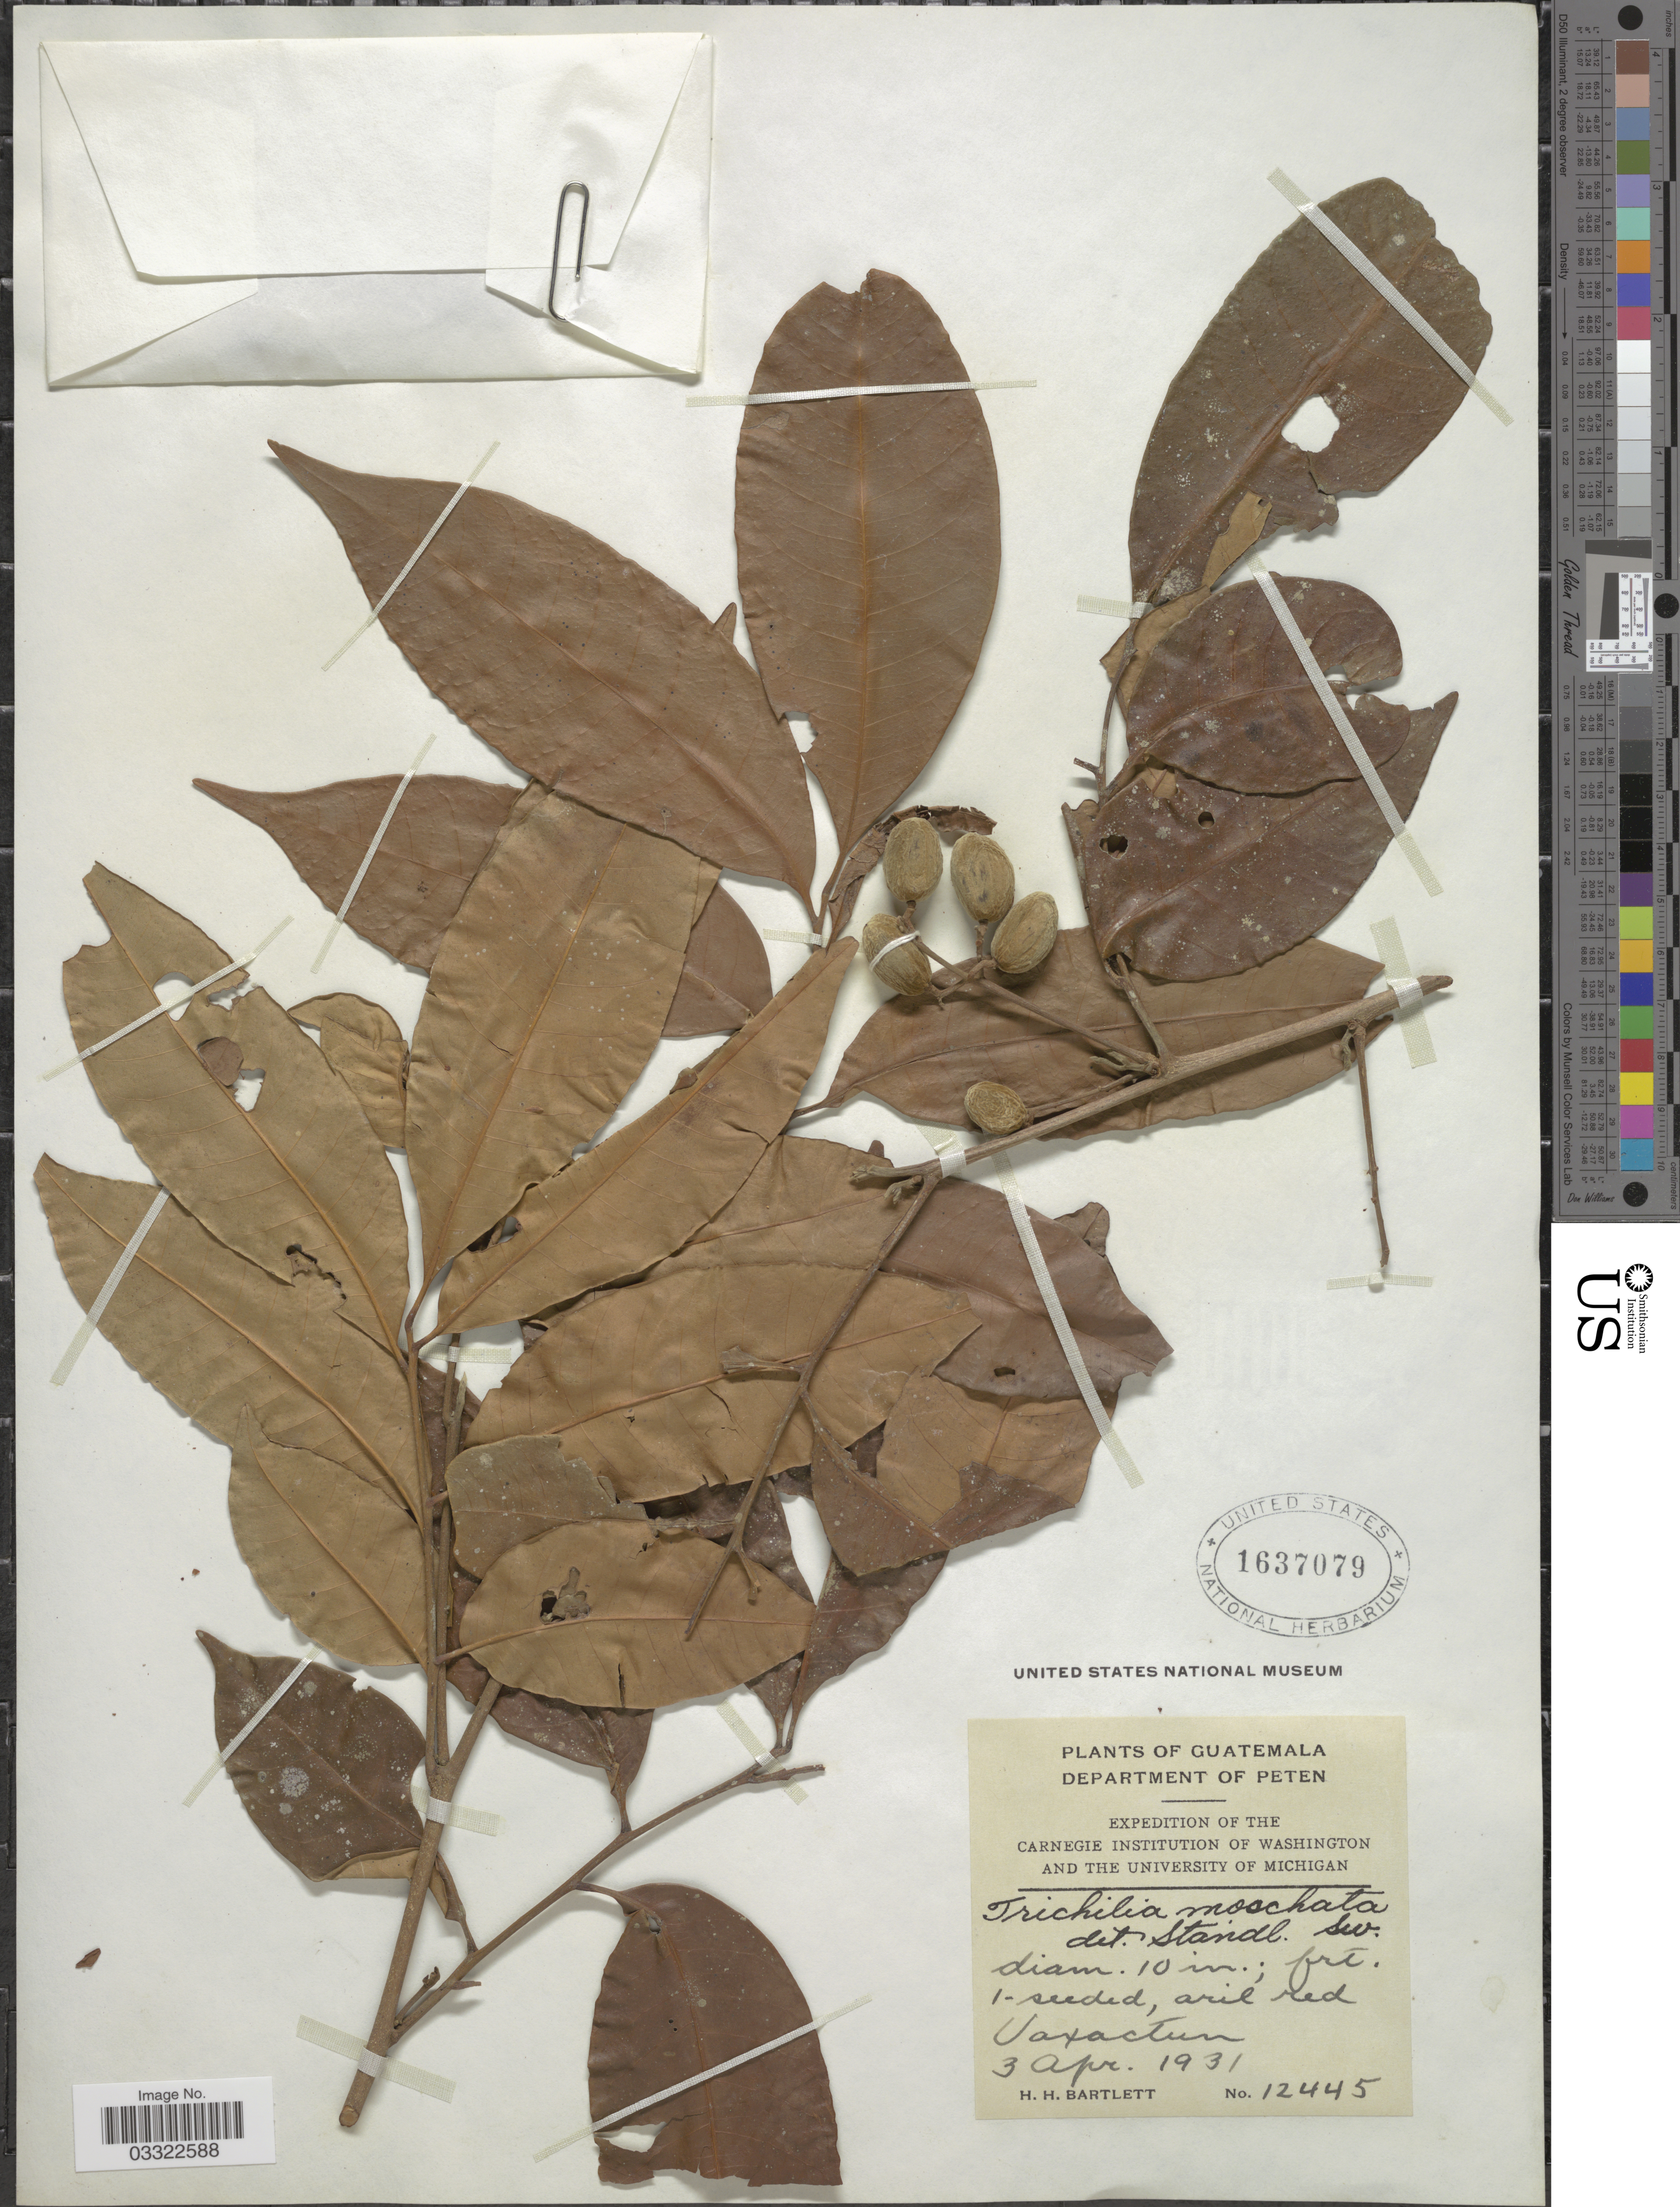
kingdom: Plantae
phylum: Tracheophyta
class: Magnoliopsida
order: Sapindales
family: Meliaceae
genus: Trichilia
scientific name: Trichilia moschata subsp. moschata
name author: Sw.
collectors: H. H. Bartlett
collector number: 12445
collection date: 1931-04-03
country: Guatemala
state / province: El Petén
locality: Department of Peten. Uaxactun.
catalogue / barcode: US 1637079